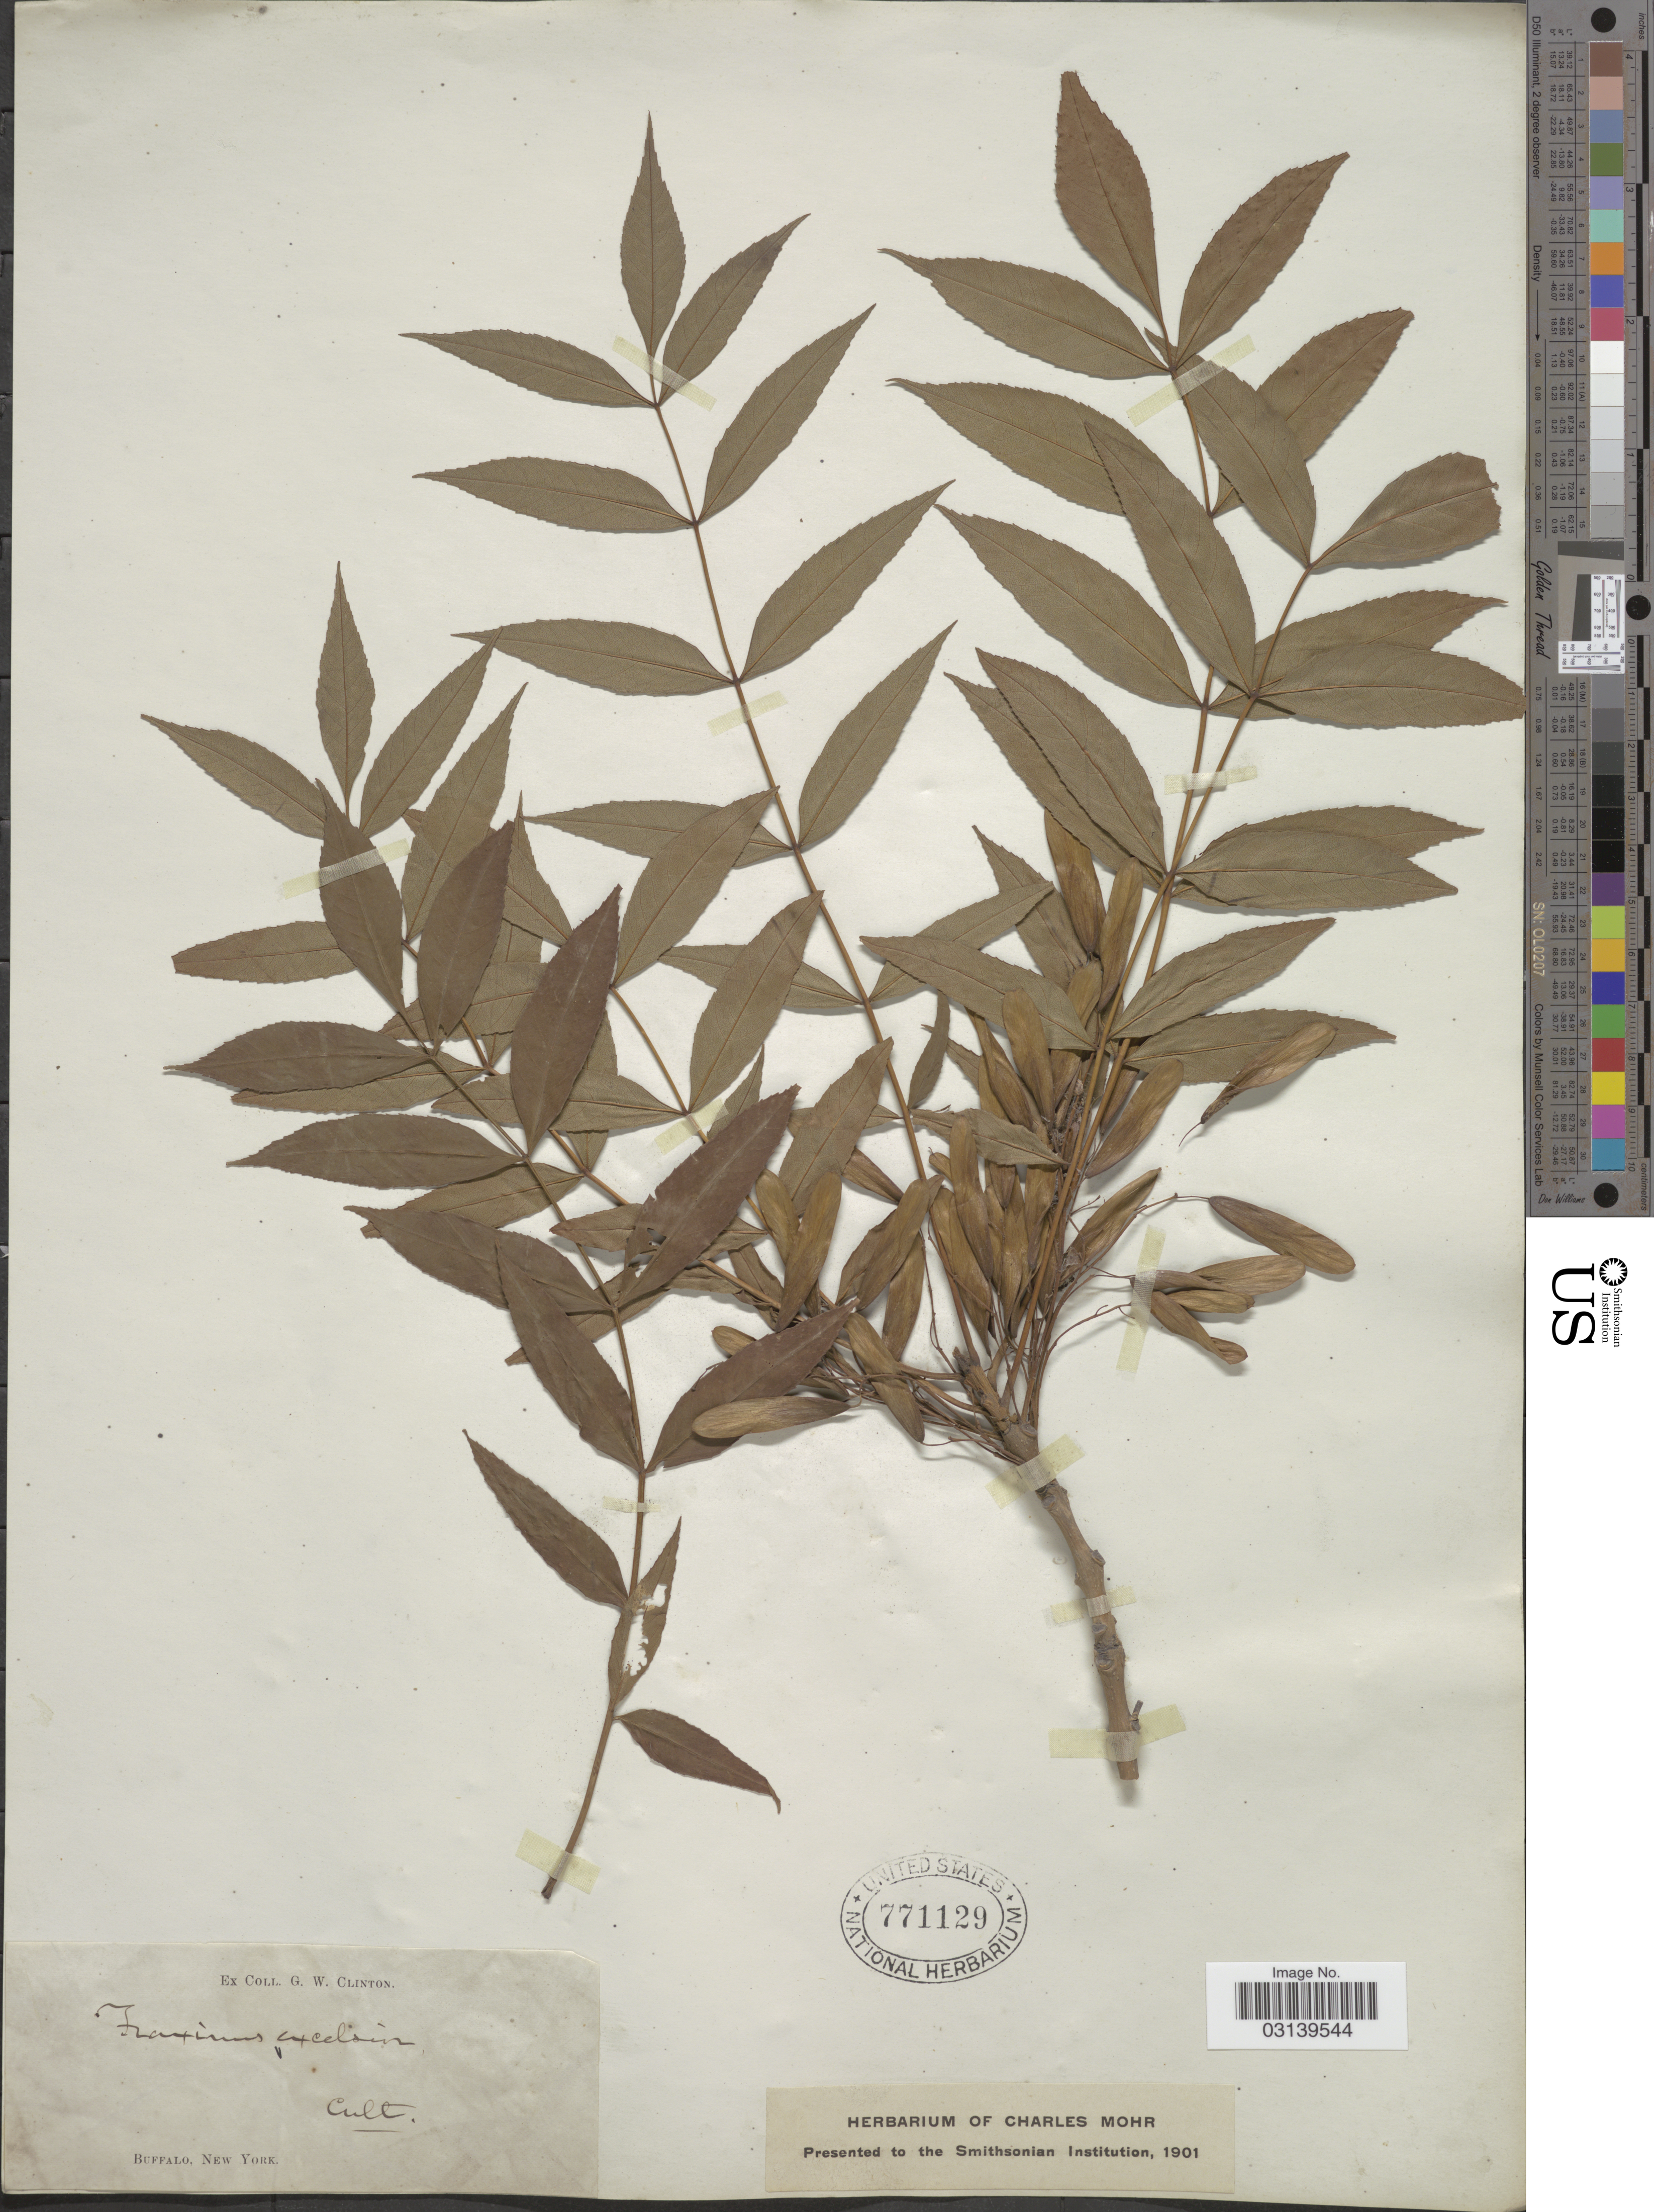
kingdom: Plantae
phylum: Tracheophyta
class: Magnoliopsida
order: Lamiales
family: Oleaceae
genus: Fraxinus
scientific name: Fraxinus excelsior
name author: L.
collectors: G. W. Clinton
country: United States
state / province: New York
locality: Buffalo.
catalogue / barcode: US 771129